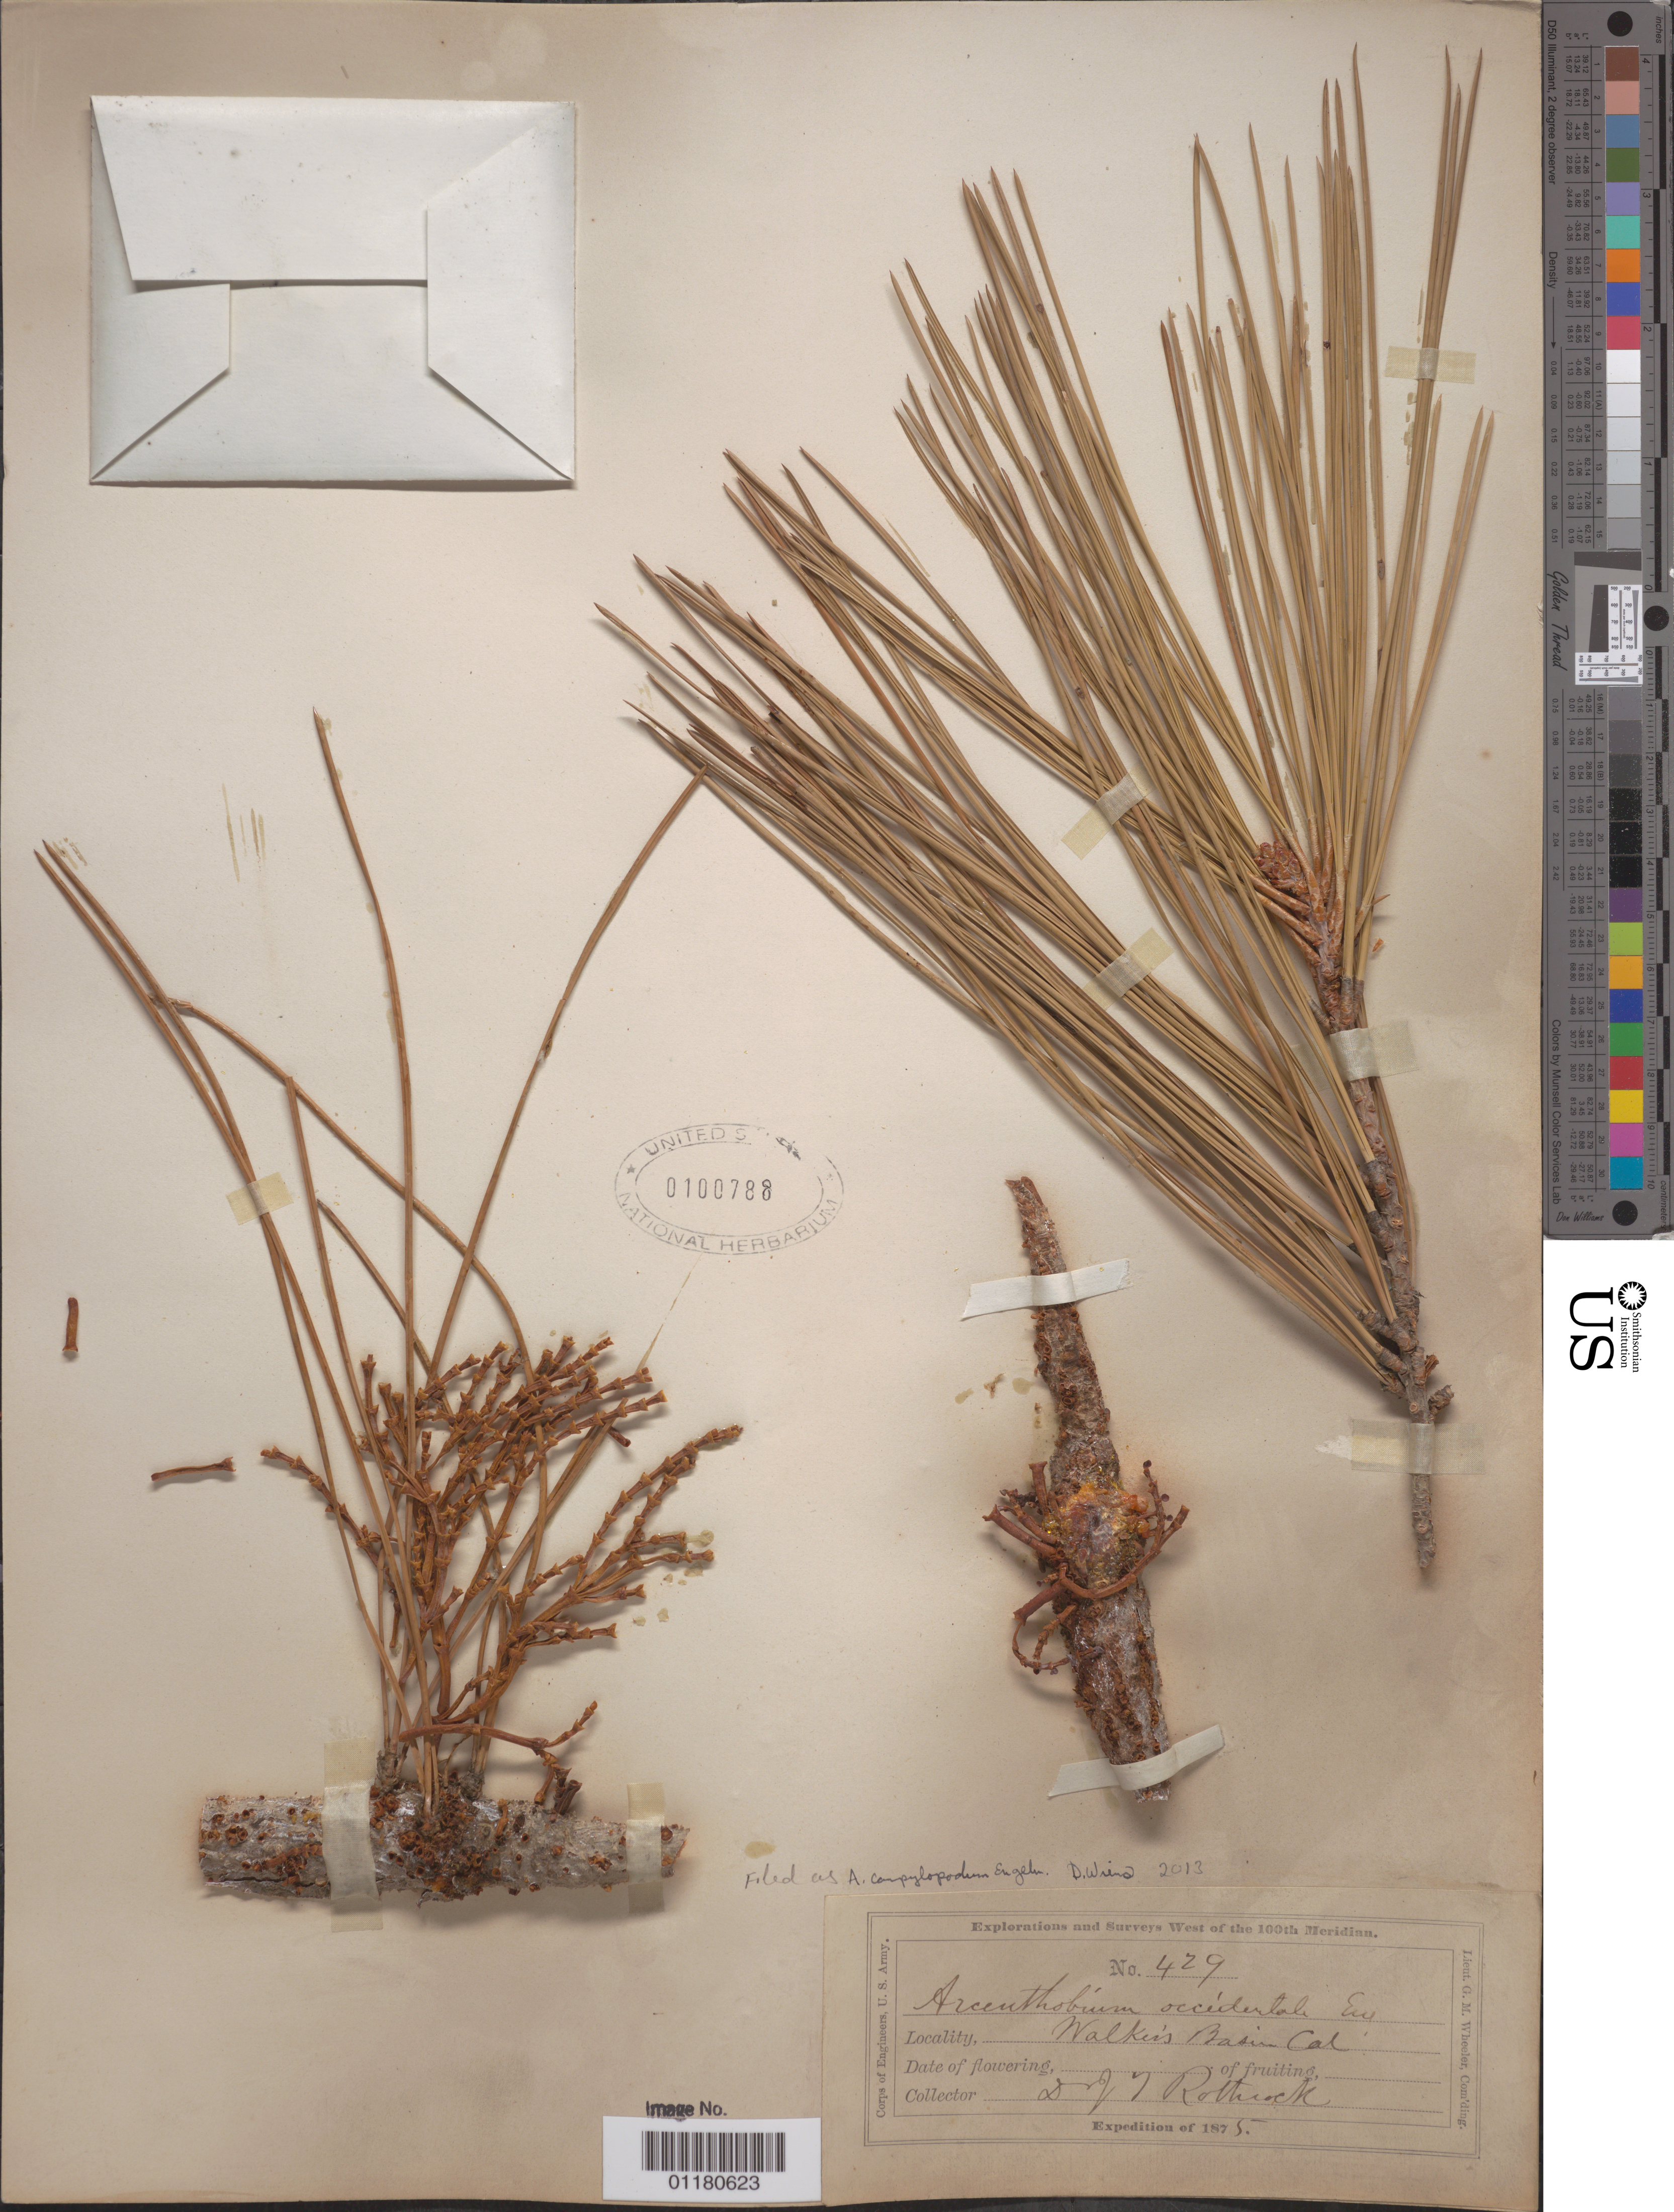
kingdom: Plantae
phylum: Tracheophyta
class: Magnoliopsida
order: Santalales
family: Viscaceae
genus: Arceuthobium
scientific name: Arceuthobium campylopodum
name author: Engelm.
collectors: J. T. Rothrock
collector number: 429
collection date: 1875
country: United States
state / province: California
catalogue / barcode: US 100788